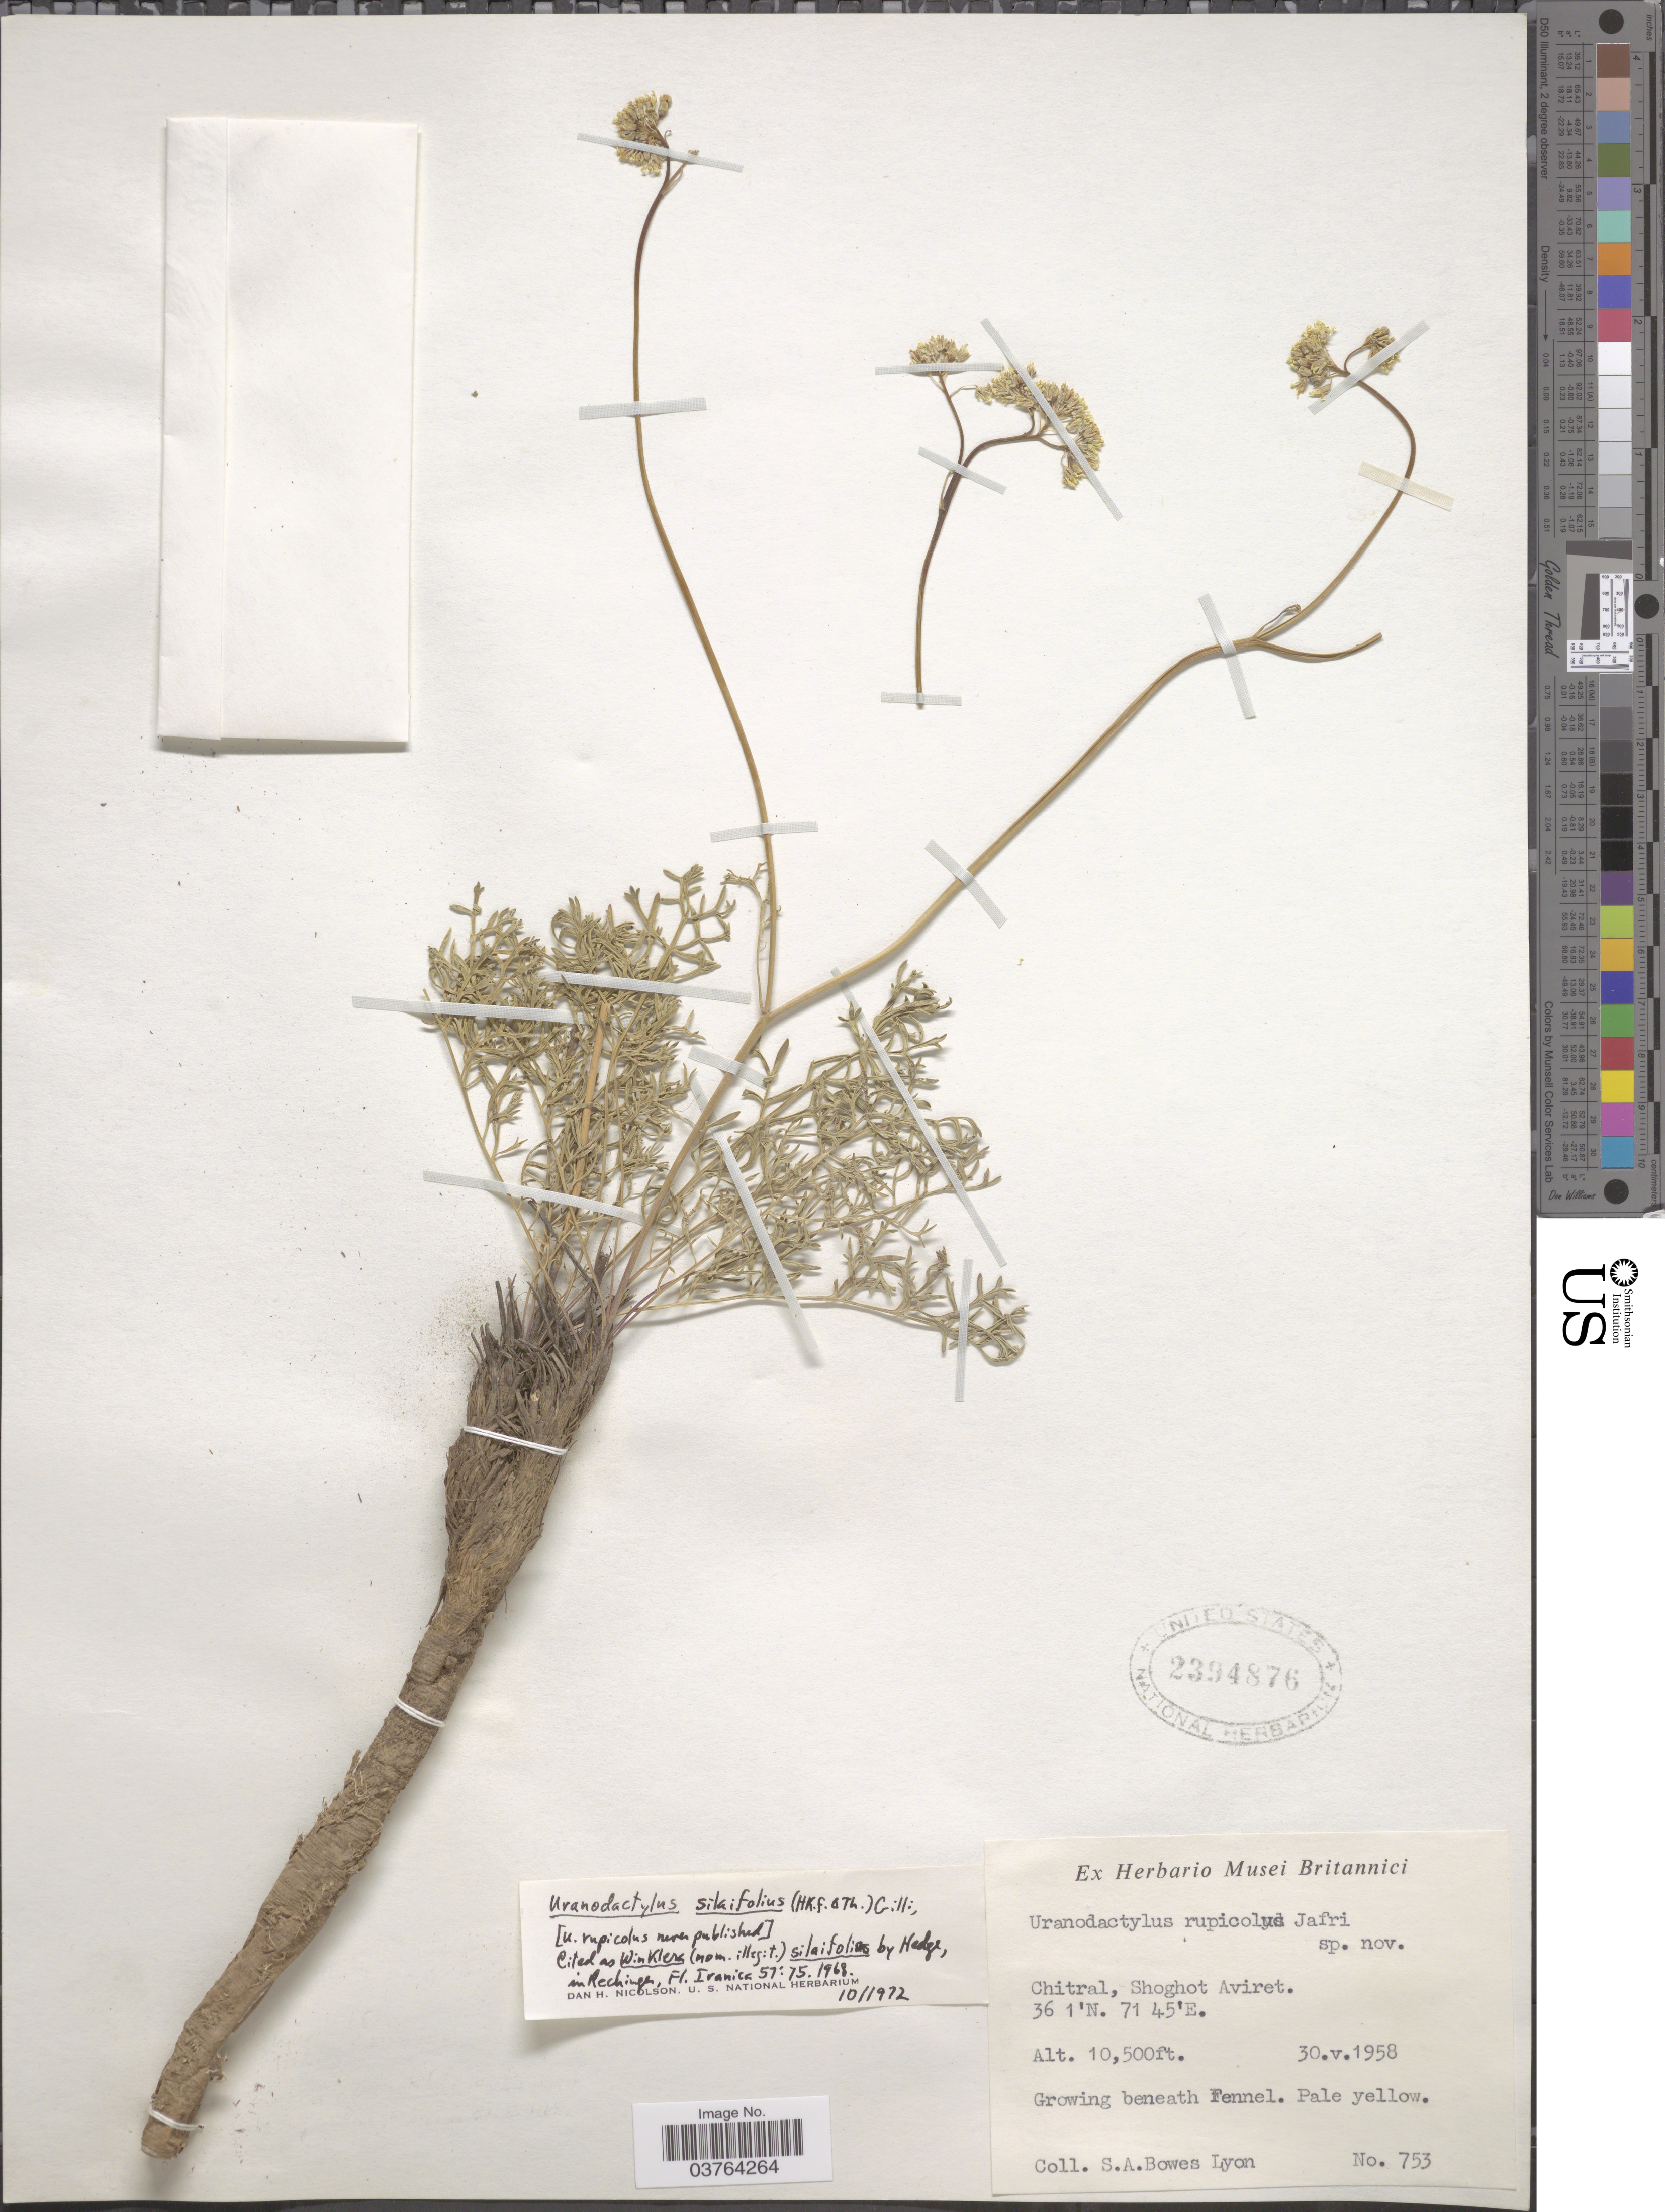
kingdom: Plantae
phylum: Tracheophyta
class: Magnoliopsida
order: Brassicales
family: Brassicaceae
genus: Lepidium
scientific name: Lepidium silaifolium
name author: (Hook. f. & Thomson) Al-Shehbaz & Mumm.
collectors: S. Bowes Lyon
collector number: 753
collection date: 1958-05-30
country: Pakistan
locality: Chitral, Shoghot Aviret. Growing beneath Fennel.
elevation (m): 32004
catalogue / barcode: US 2394876